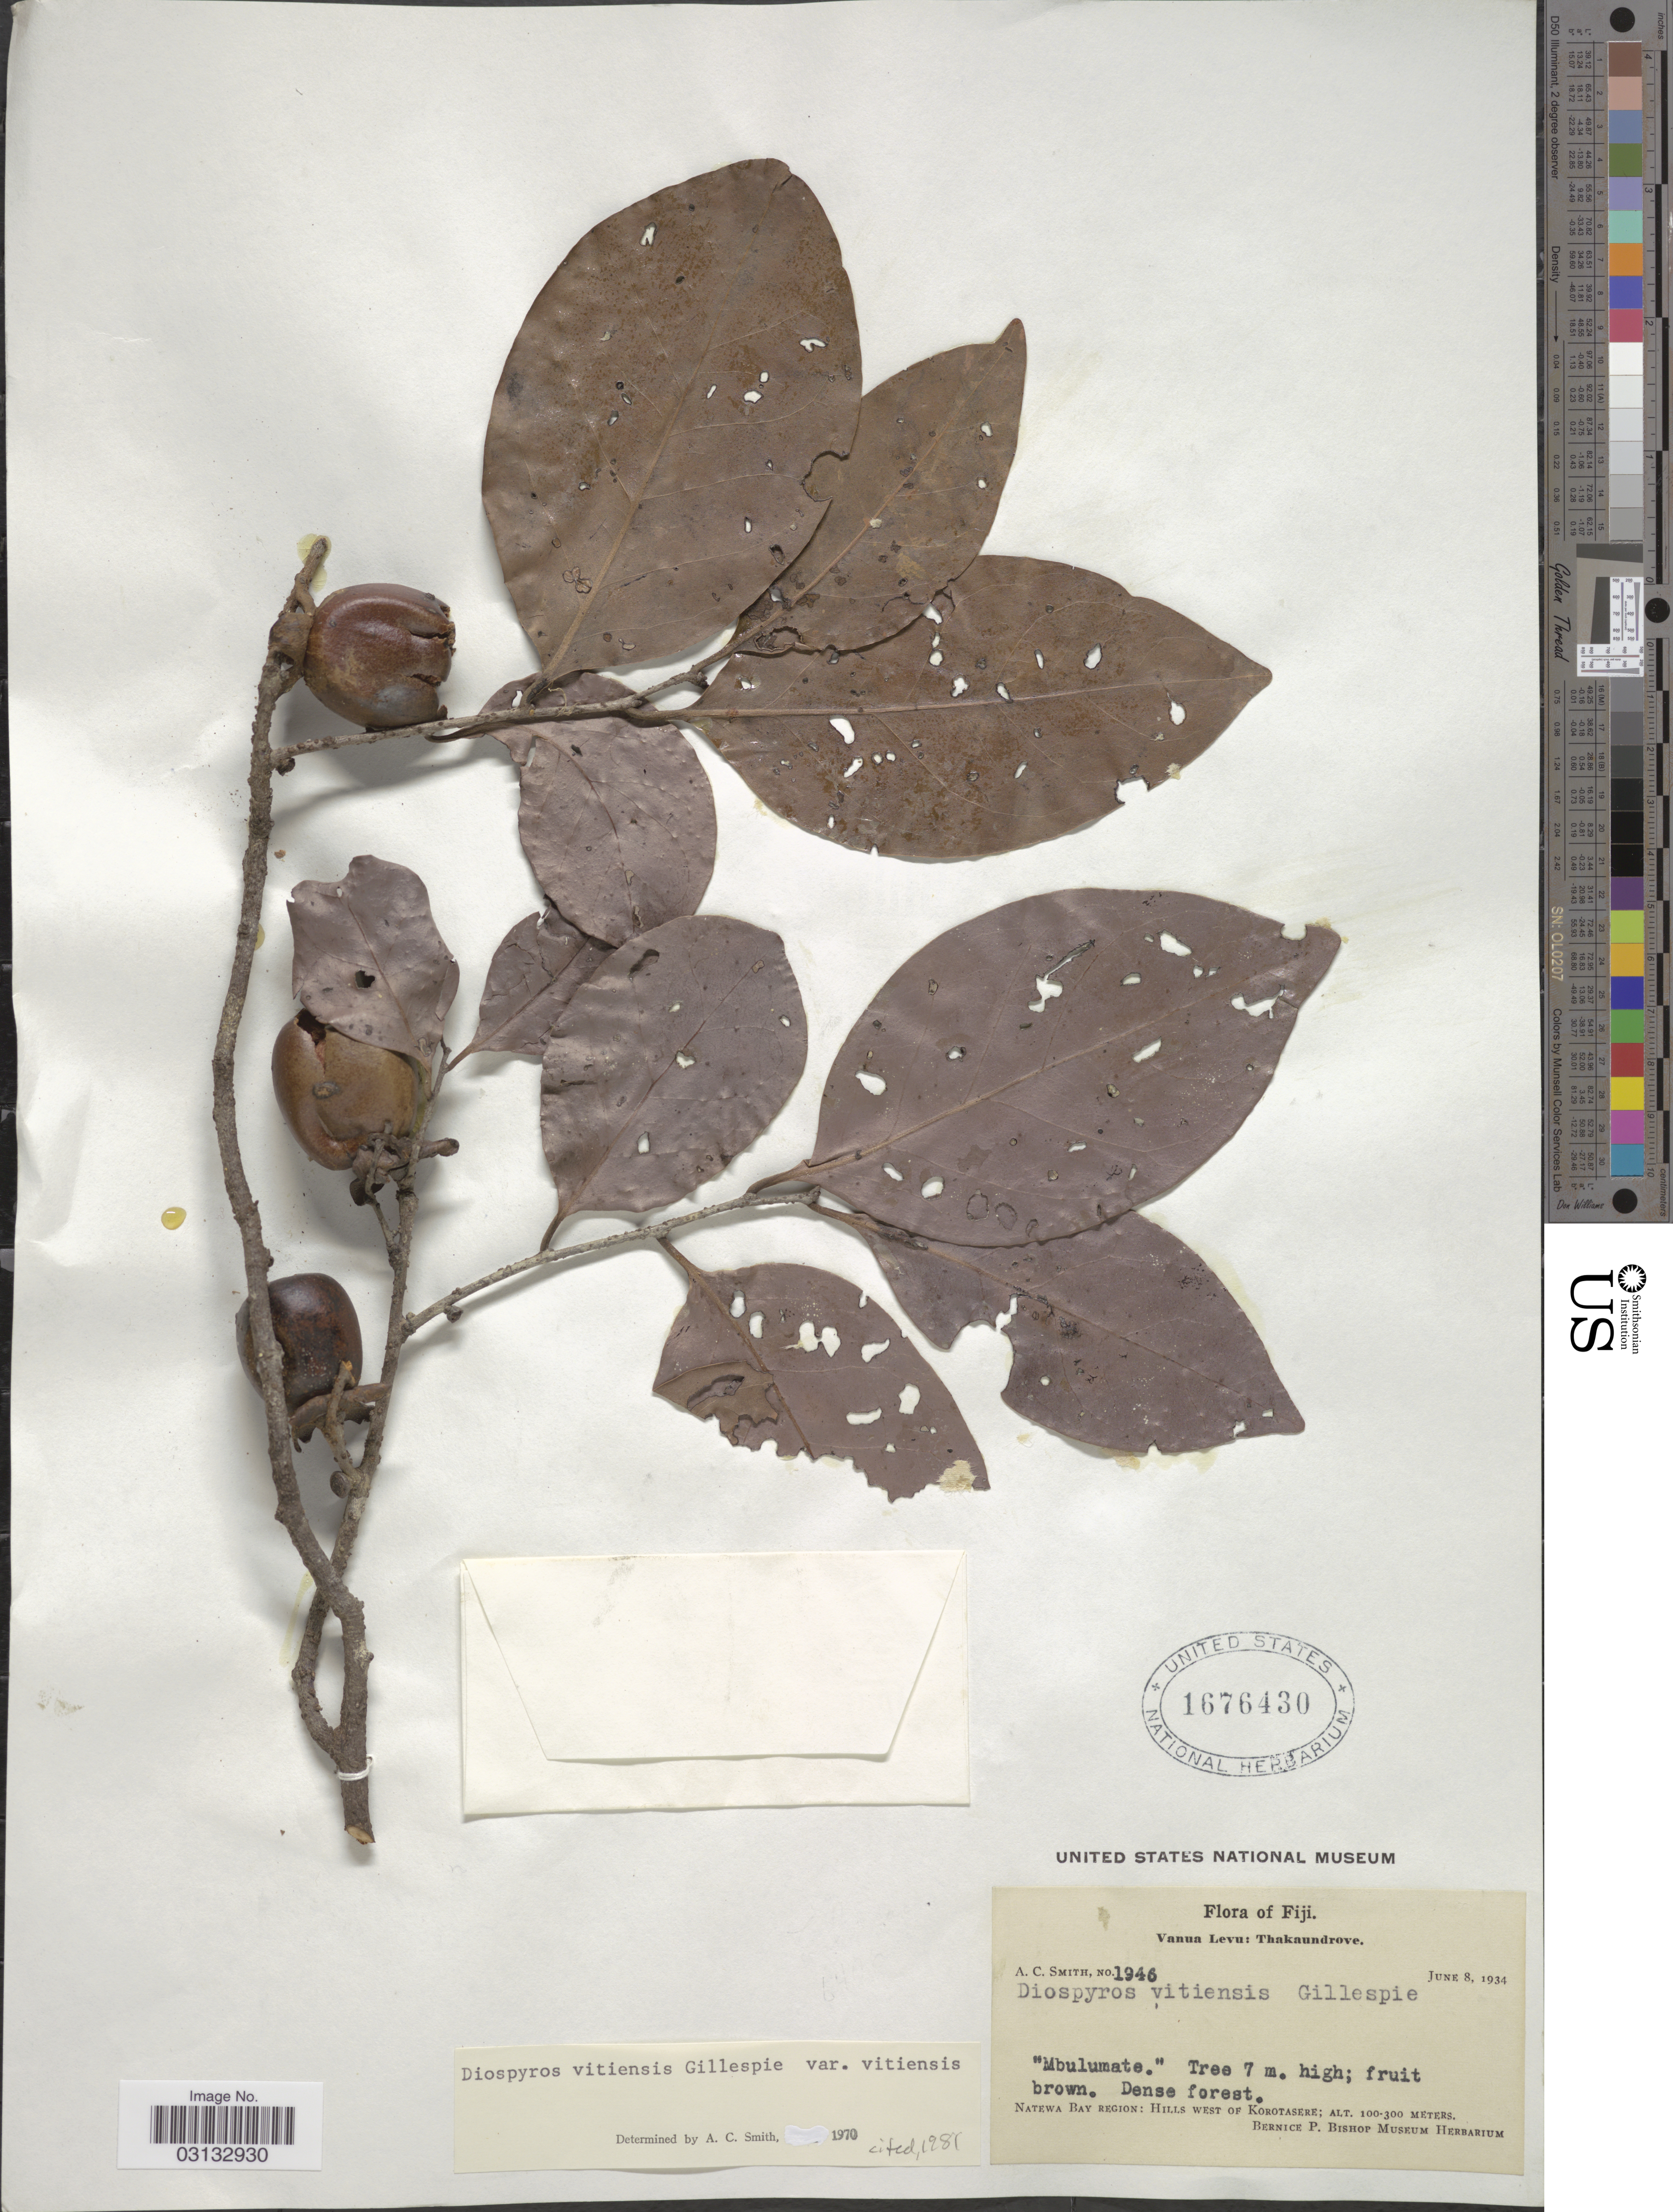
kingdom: Plantae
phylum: Tracheophyta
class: Magnoliopsida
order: Ericales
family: Ebenaceae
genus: Diospyros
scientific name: Diospyros vitiensis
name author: Gillespie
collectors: A. C. Smith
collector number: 1946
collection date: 1934-06-08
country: Fiji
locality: Vanua Levu: Thakaundrove. Natewa Bay Region: Hills west of Korotasere.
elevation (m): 100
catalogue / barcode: US 1676430